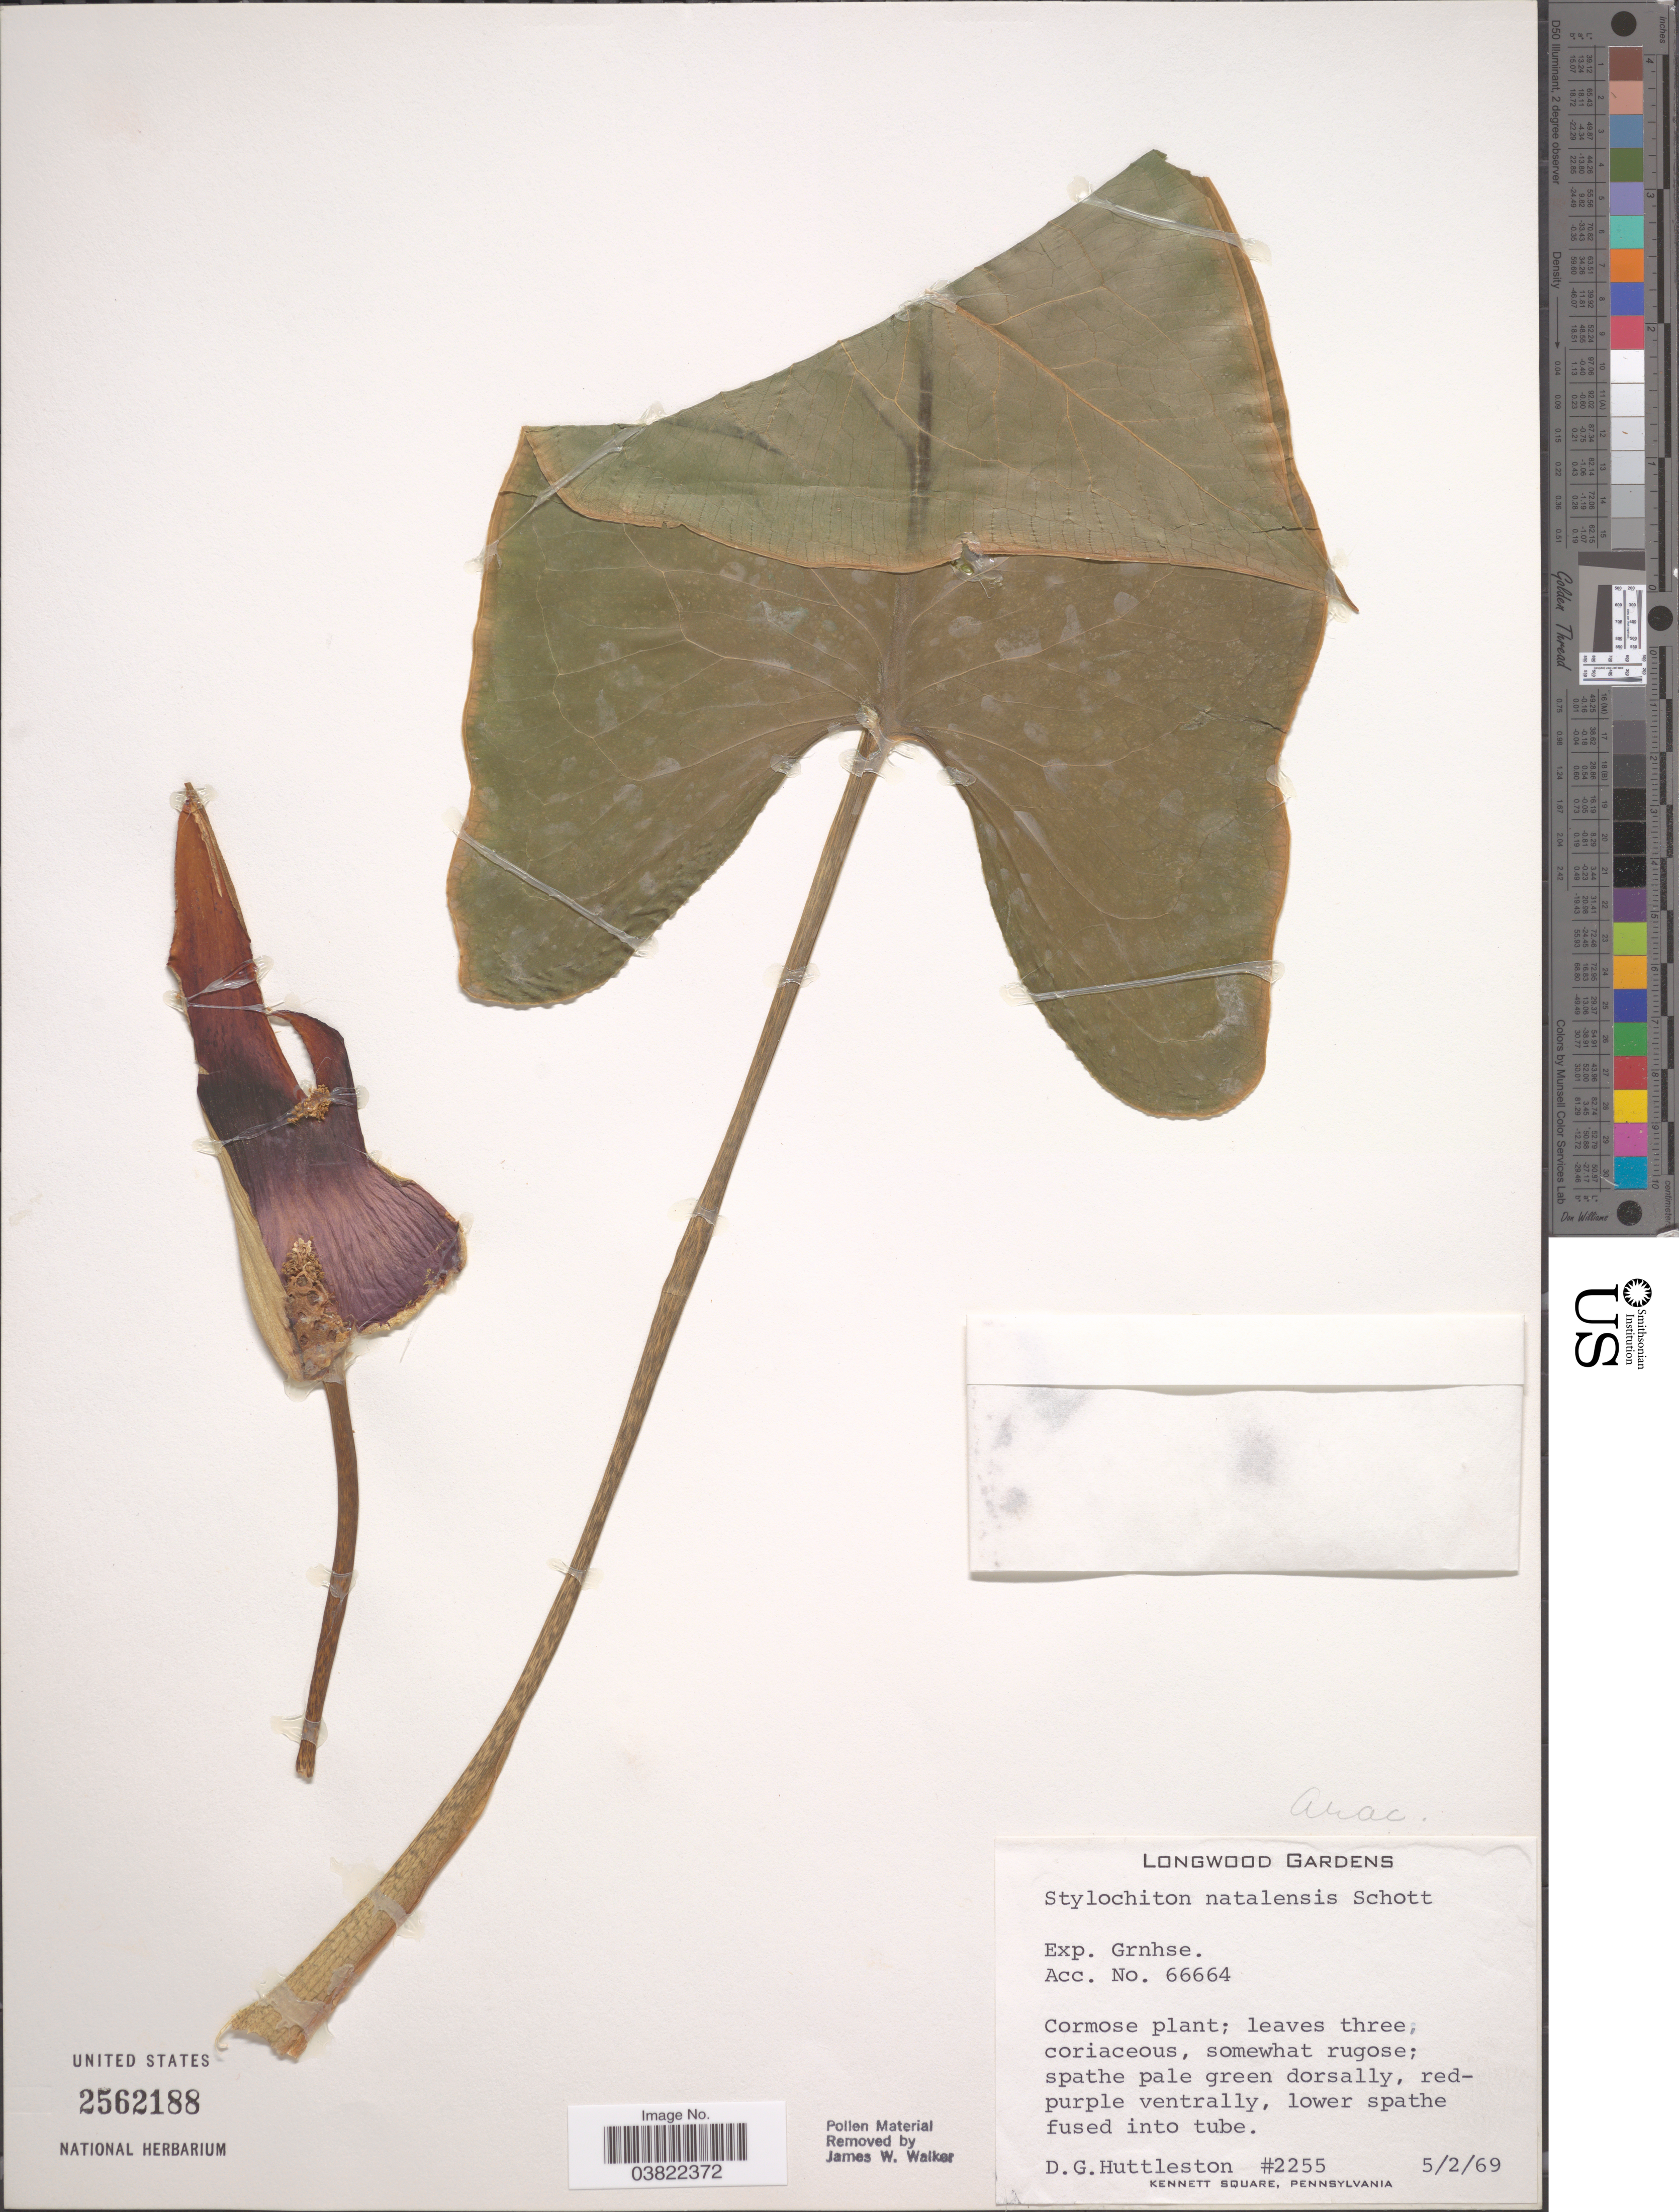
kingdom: Plantae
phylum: Tracheophyta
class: Liliopsida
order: Alismatales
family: Araceae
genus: Stylochaeton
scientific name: Stylochaeton natalensis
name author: Schott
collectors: D. G. Huttleston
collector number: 2255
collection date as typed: Transcribed d/m/y: 2/5/69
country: United States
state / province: Pennsylvania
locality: Longwood Gardens.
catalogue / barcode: US 2562188